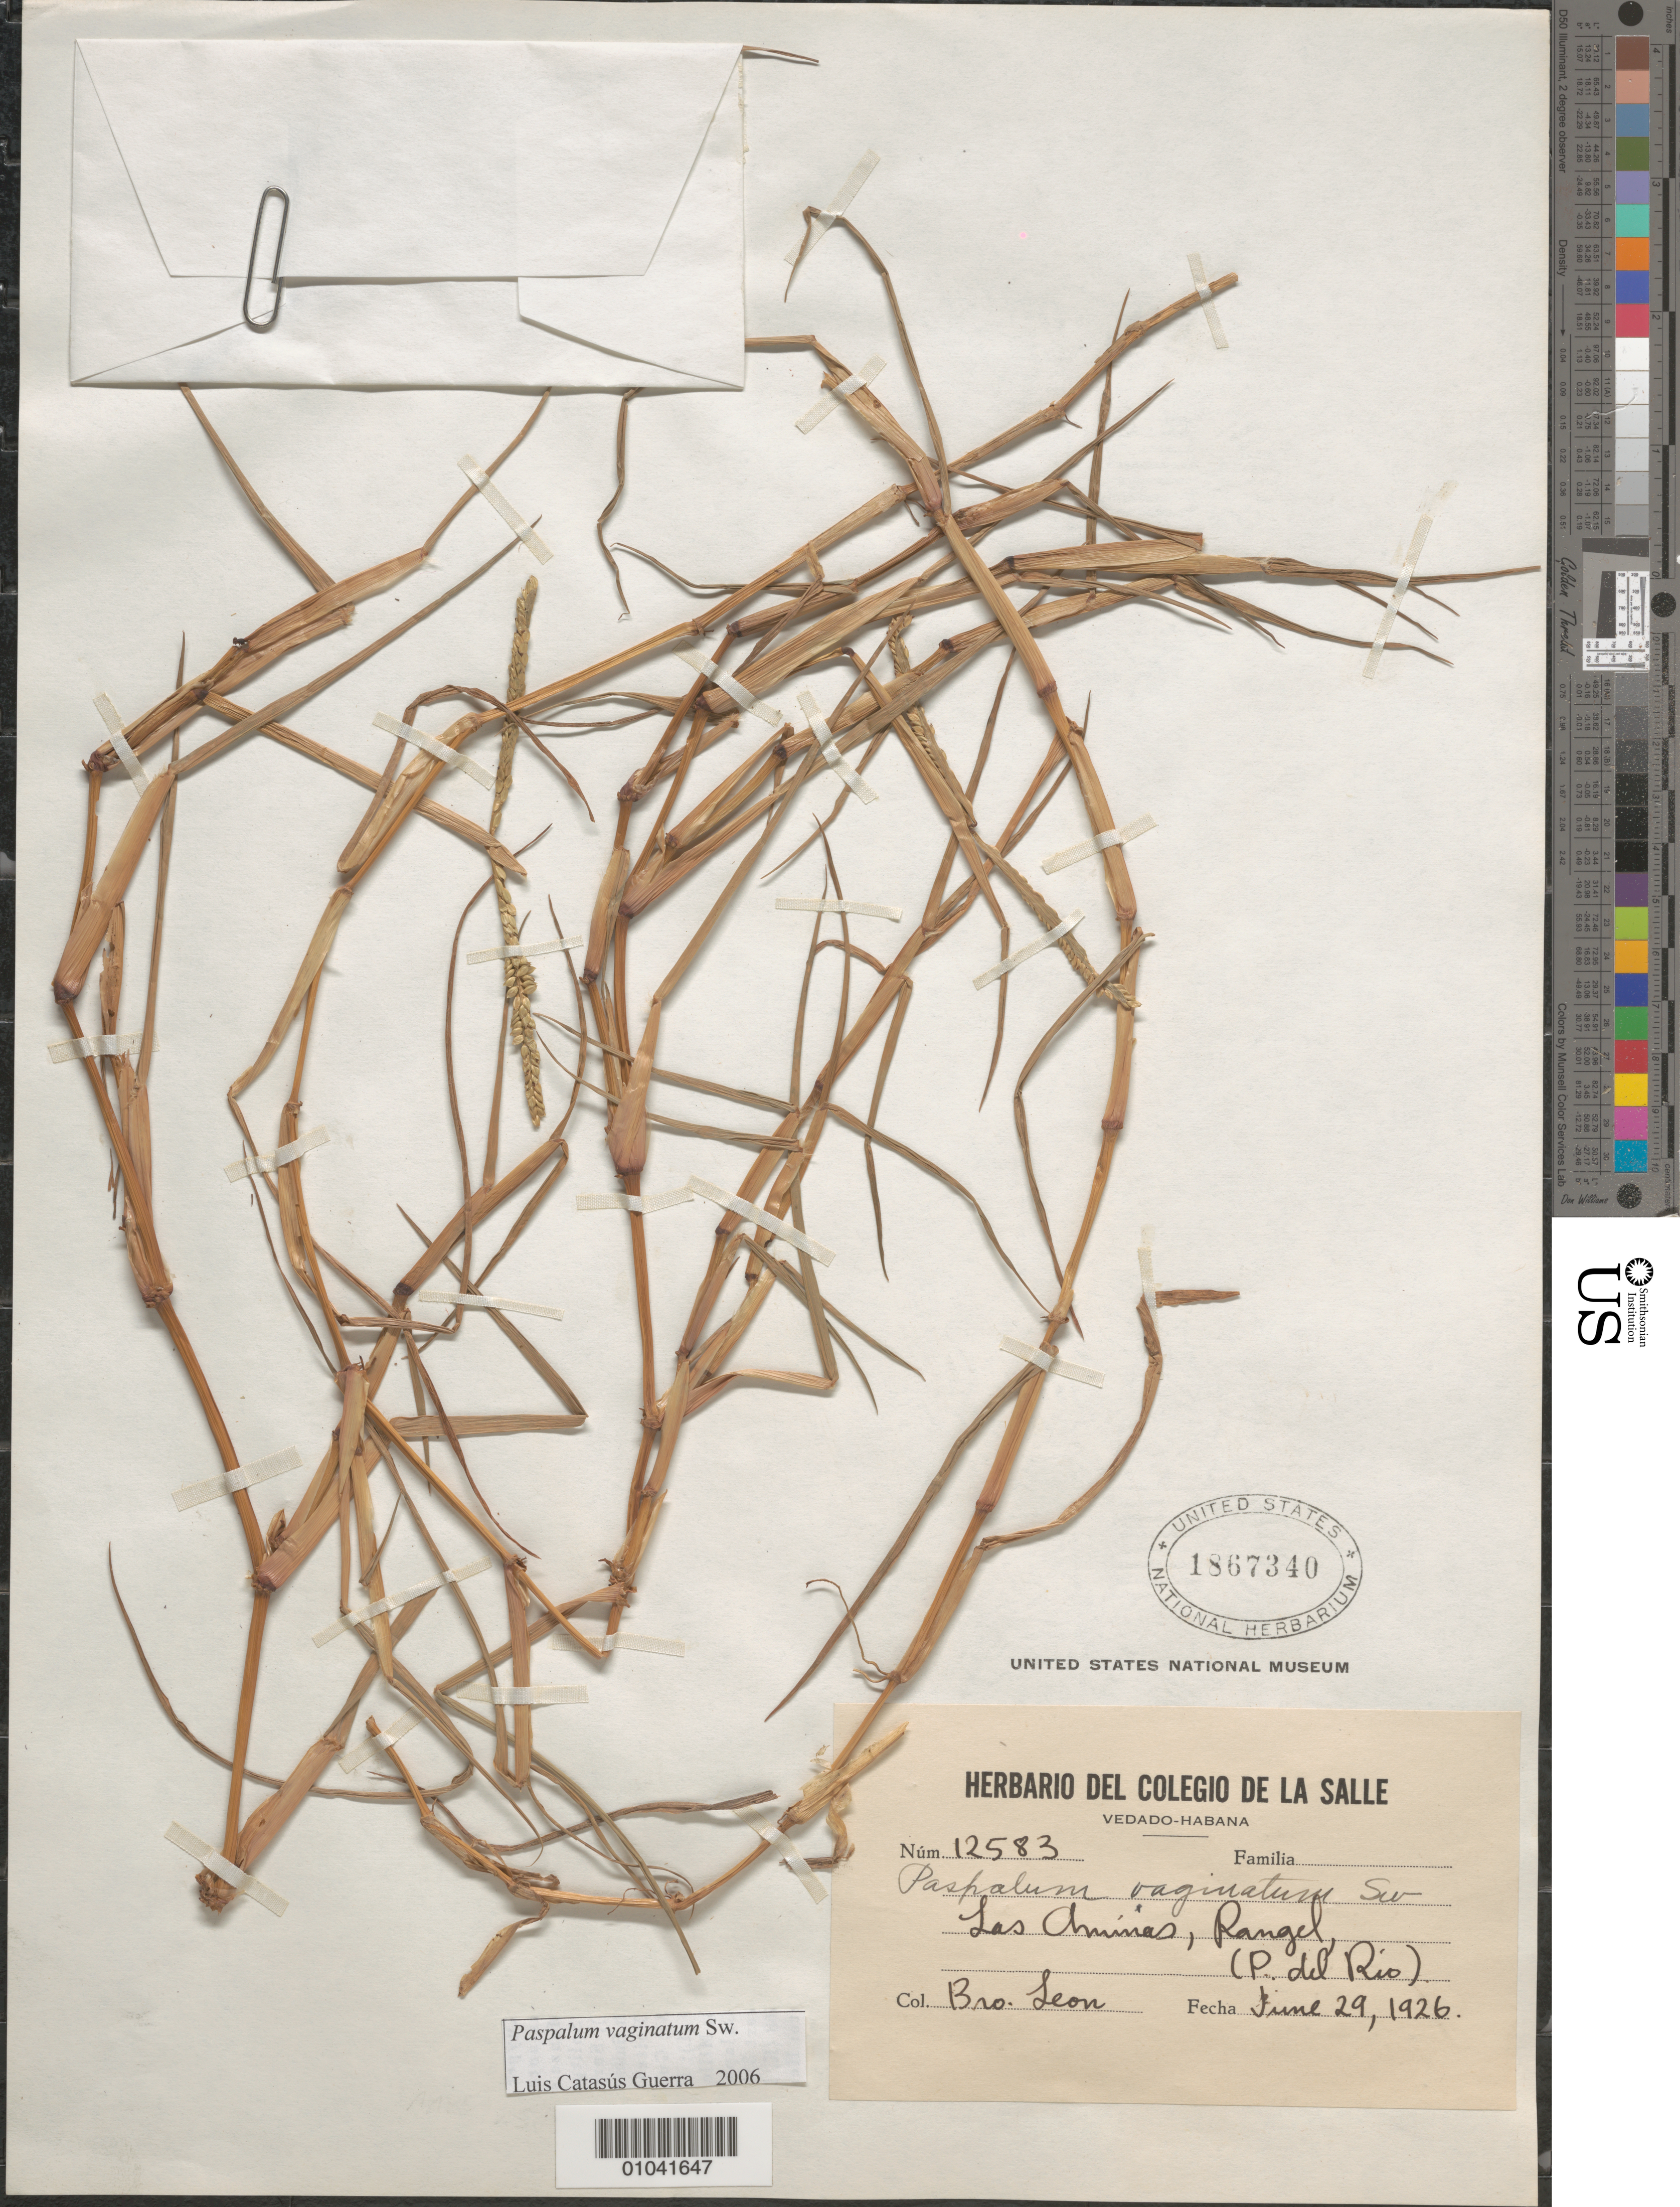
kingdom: Plantae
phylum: Tracheophyta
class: Liliopsida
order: Poales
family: Poaceae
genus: Paspalum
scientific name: Paspalum virgatum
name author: L.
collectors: Bro. León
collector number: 12583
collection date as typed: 29 Jun 1926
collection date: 1926-06-29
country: Cuba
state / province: Pinar del Rio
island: Cuba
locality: Las Aminas, Rangel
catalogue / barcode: US 1867340